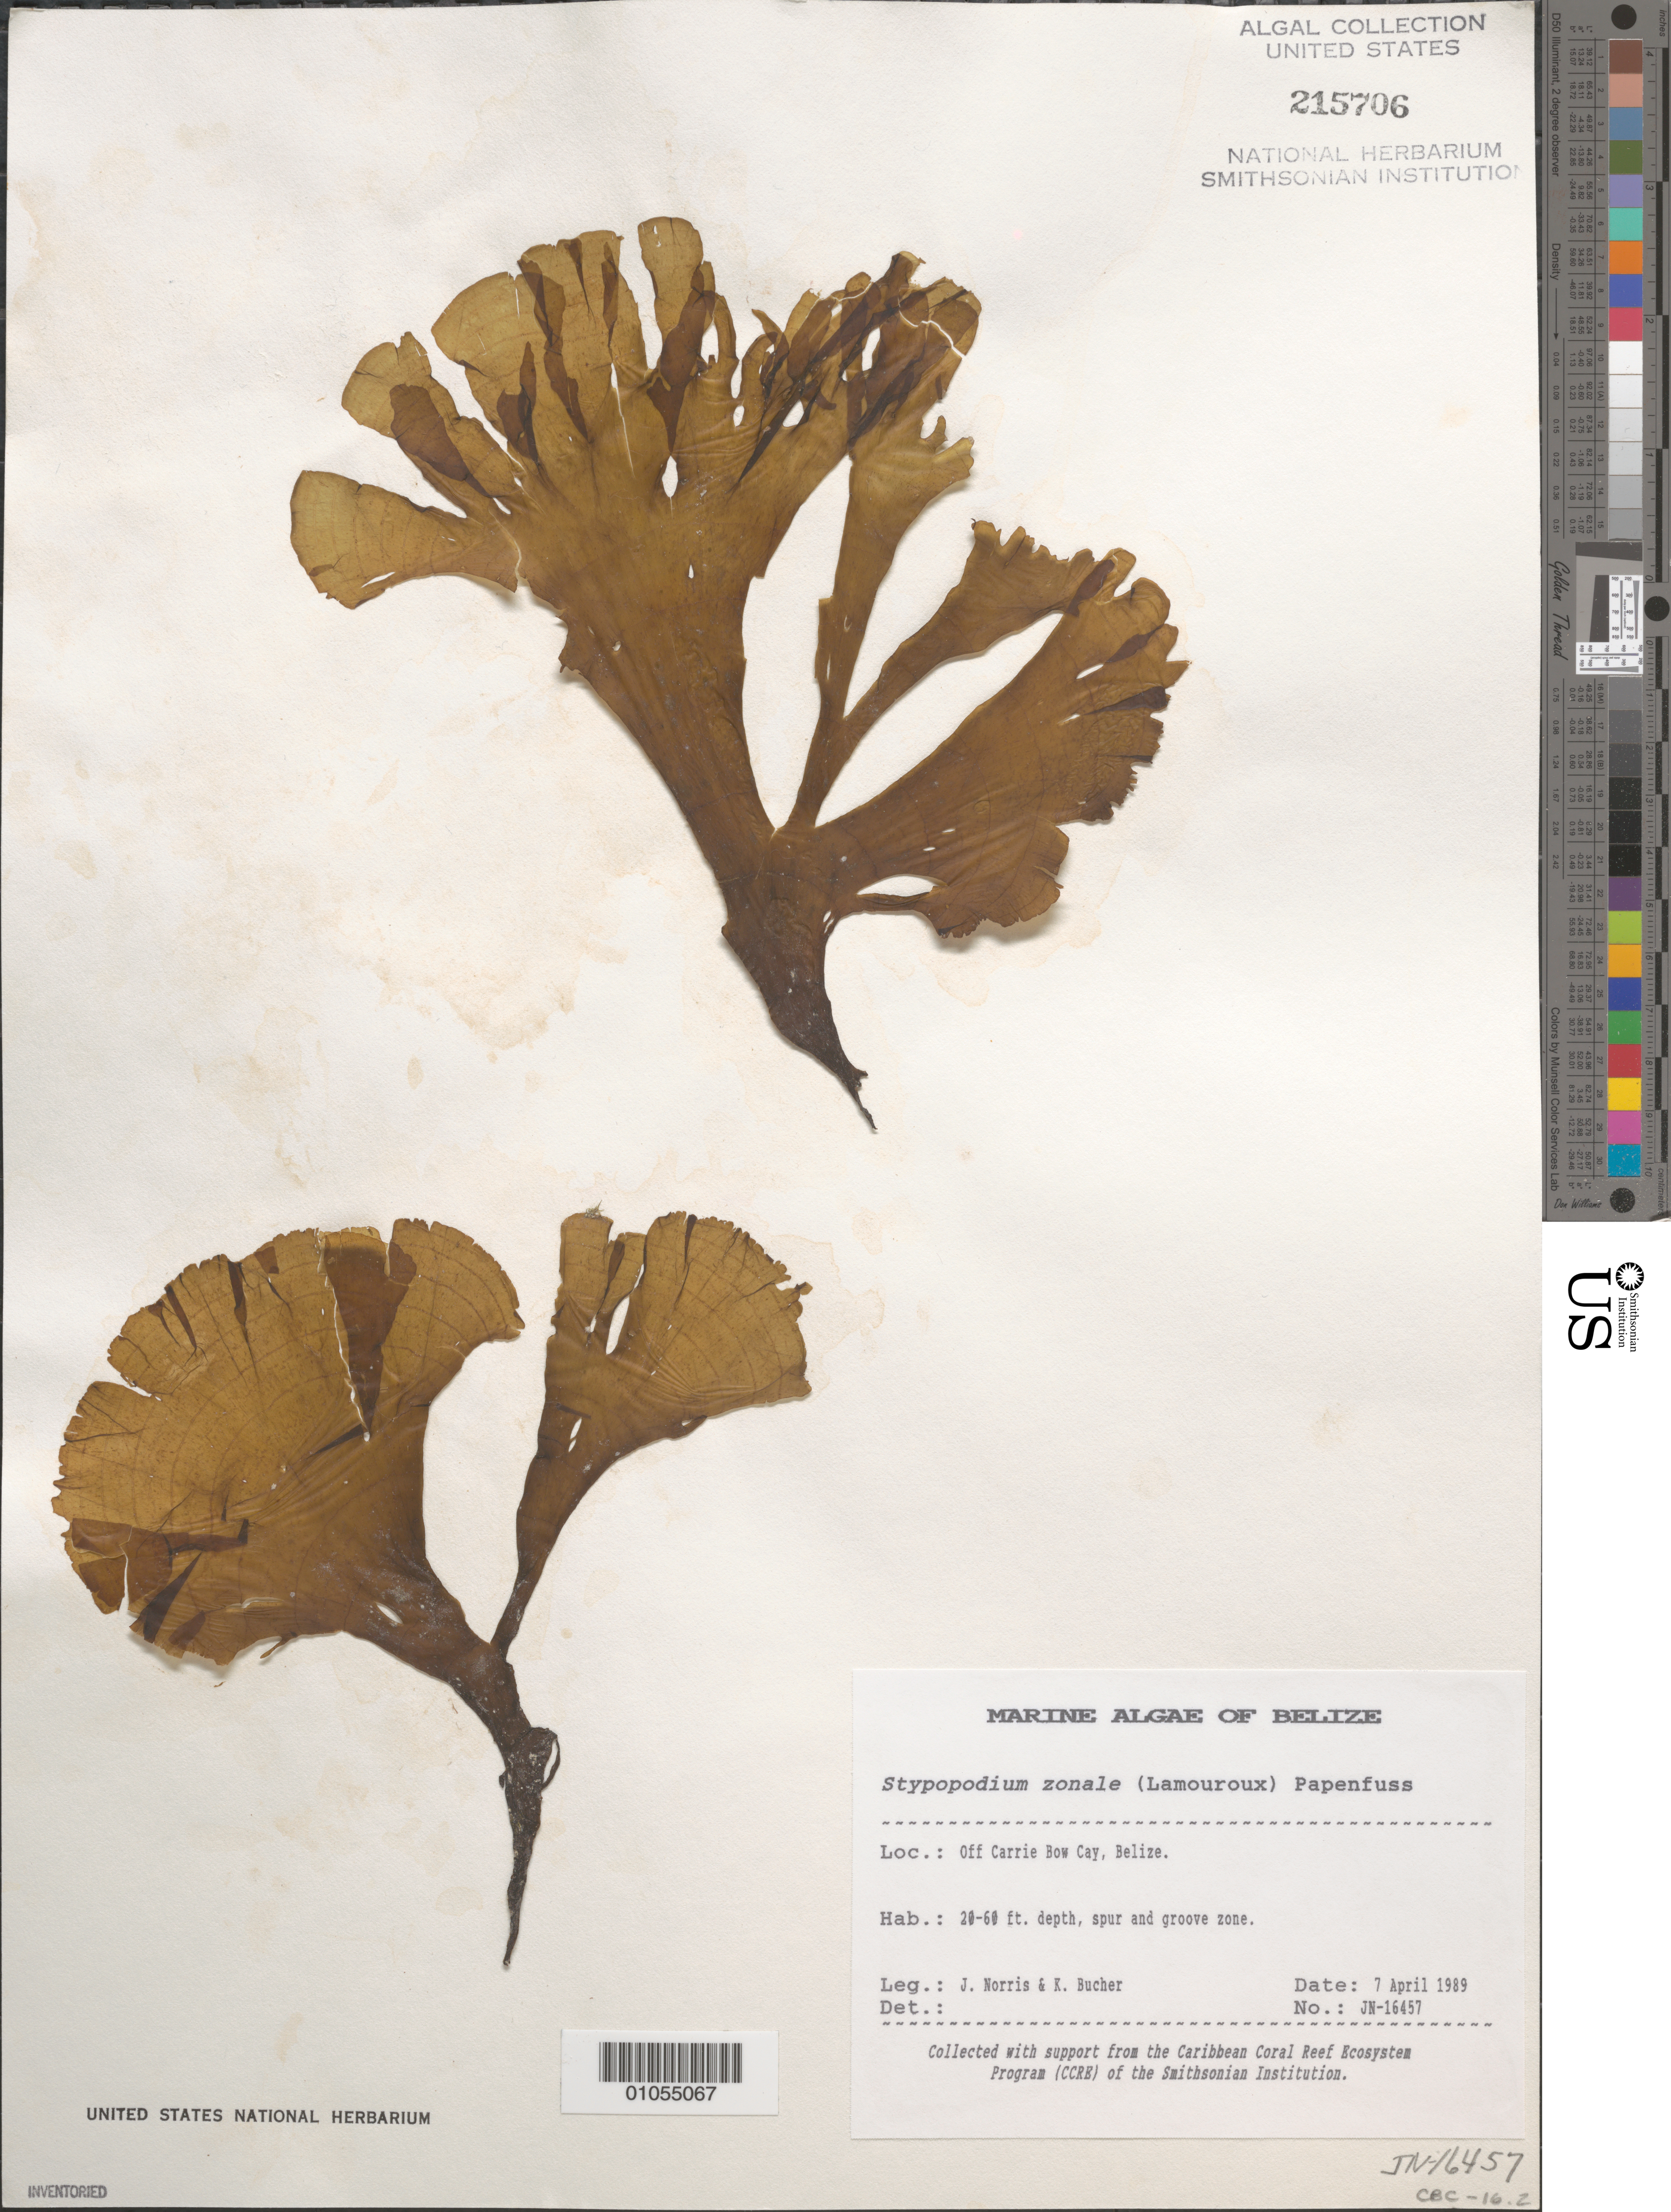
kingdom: Chromista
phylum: Ochrophyta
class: Phaeophyceae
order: Dictyotales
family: Dictyotaceae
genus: Stypopodium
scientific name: Stypopodium zonale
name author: (J.V.Lamouroux) Papenf.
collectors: J. N. Norris & K. E. Bucher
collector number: JN-16457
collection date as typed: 07 Apr 1989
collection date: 1989-04-07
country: Belize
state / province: Stann Creek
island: Carrie Bow Cay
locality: Off Carrie Bow Cay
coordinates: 16 48'N, 88 05'W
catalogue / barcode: US 215706